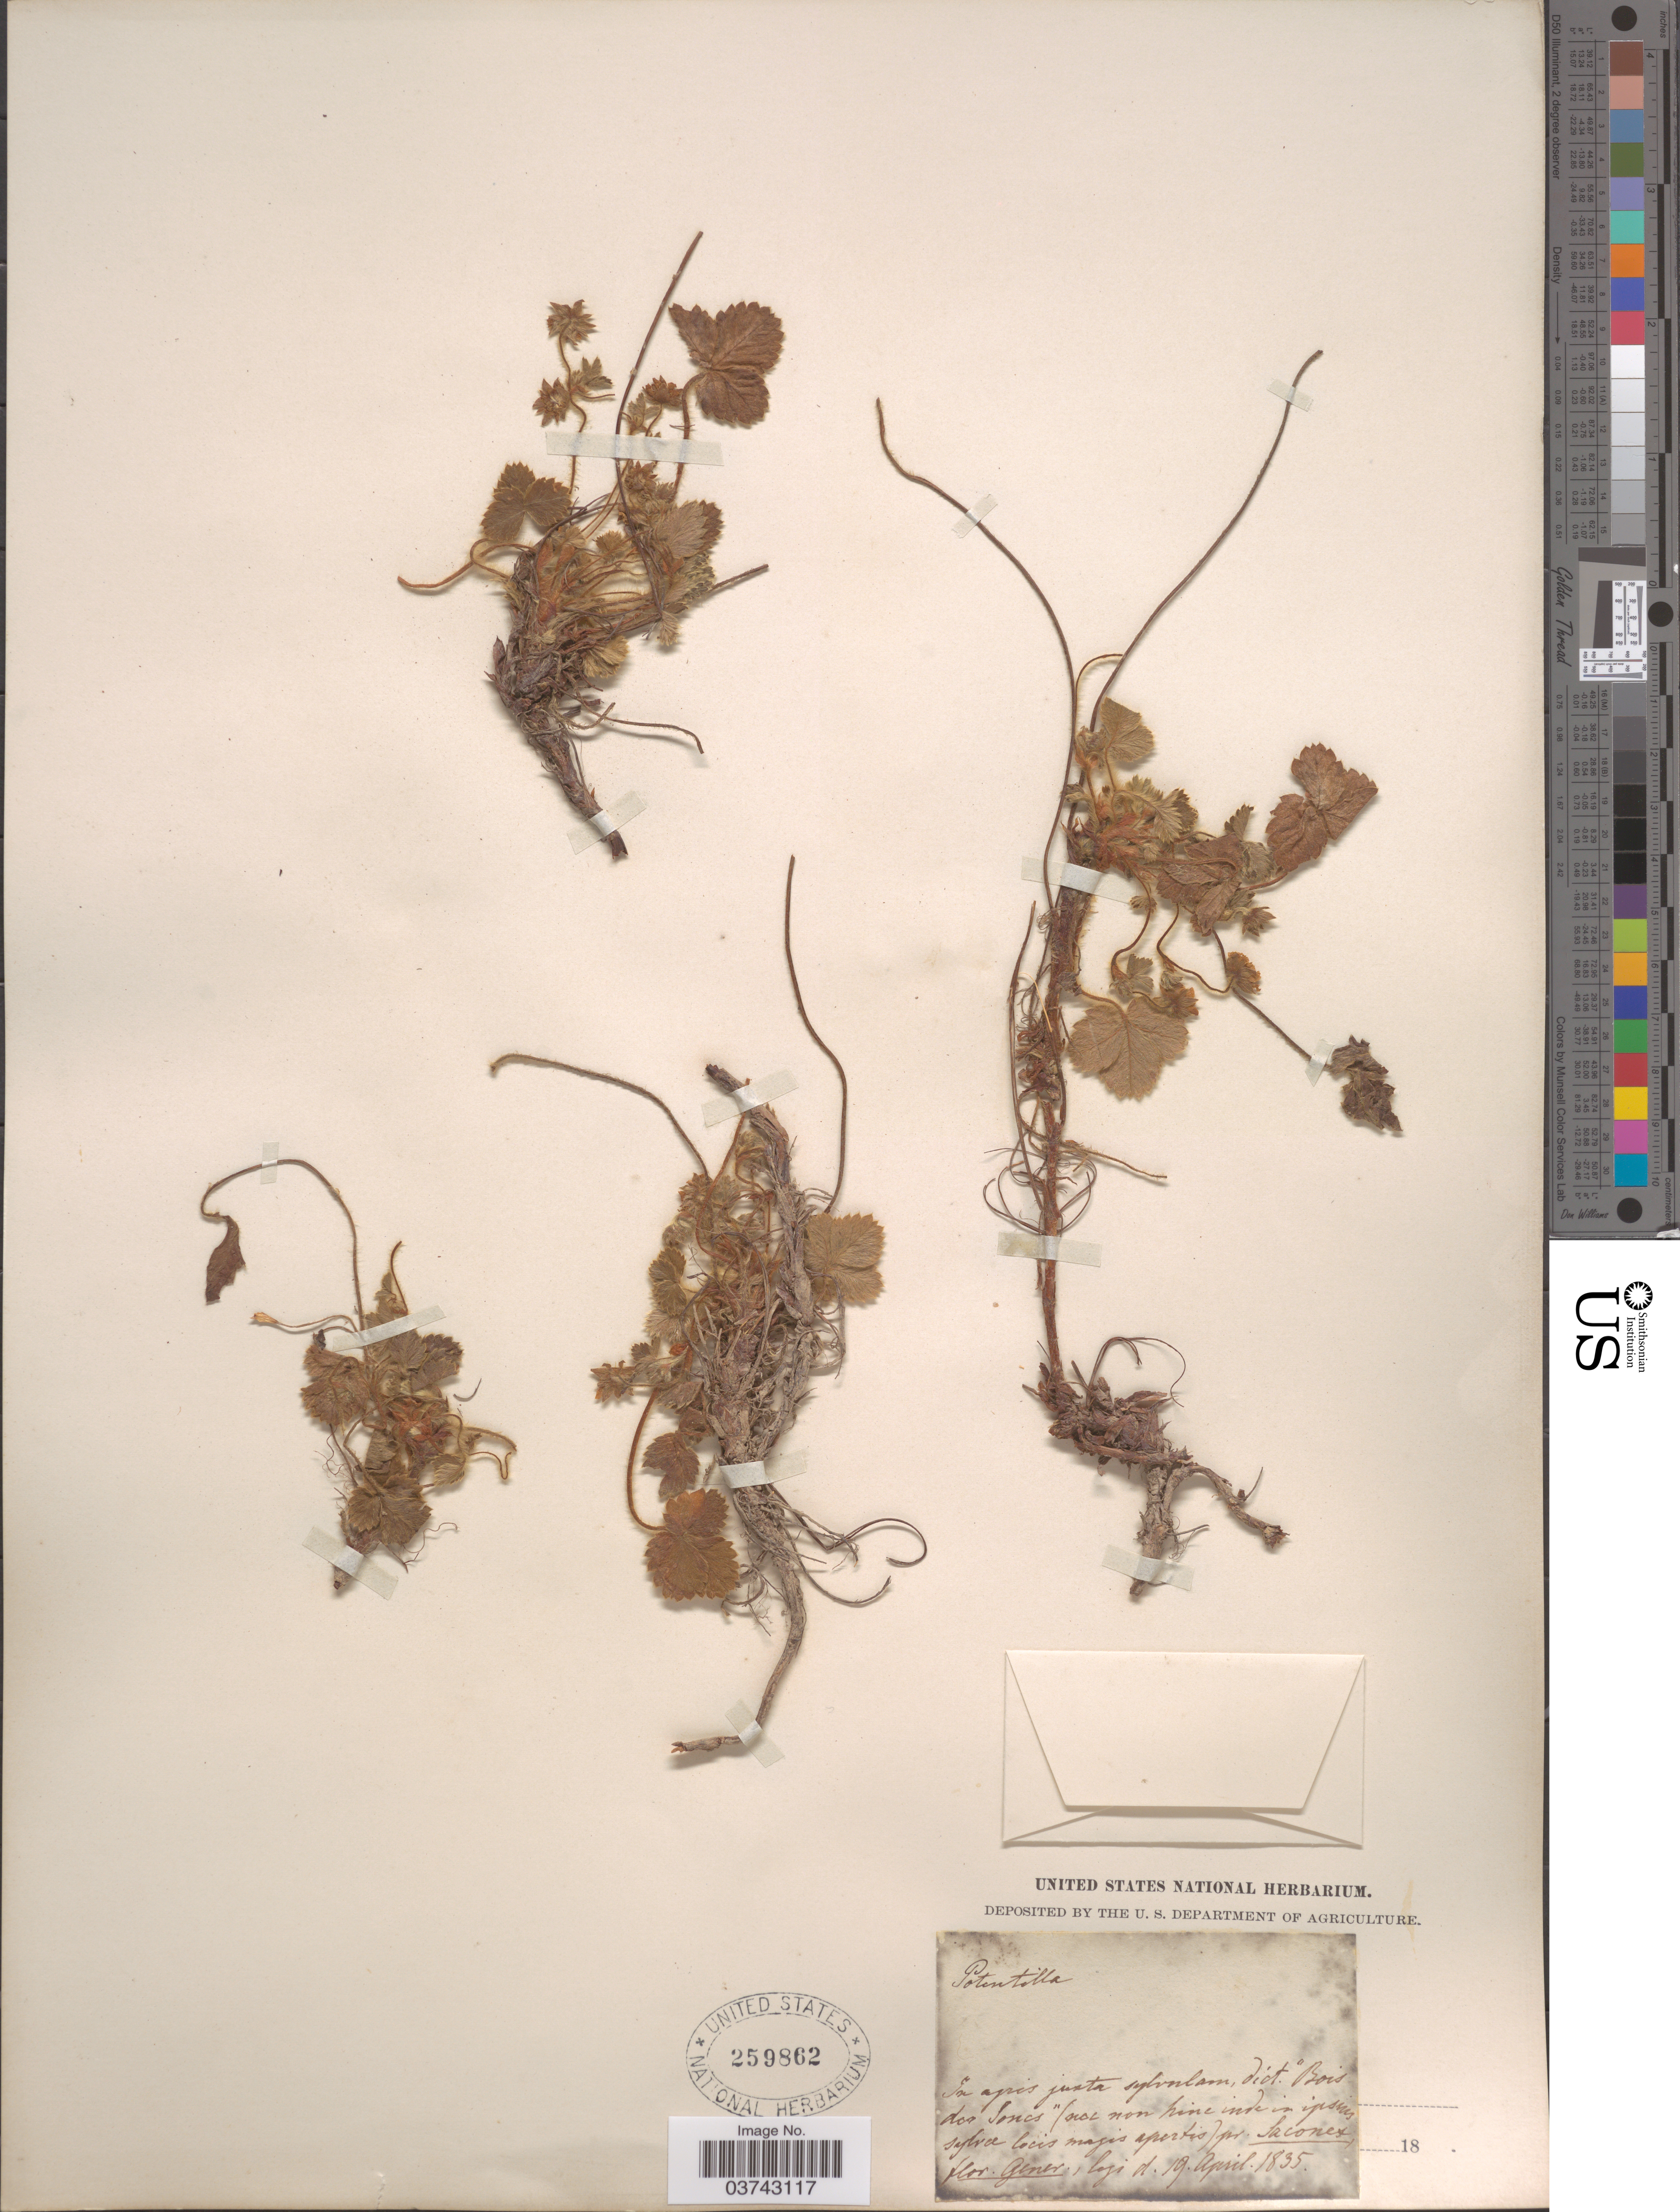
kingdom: Plantae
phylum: Tracheophyta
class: Magnoliopsida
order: Rosales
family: Rosaceae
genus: Potentilla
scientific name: Potentilla sp.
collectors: ex herb. United States National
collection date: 1835-04-19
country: Switzerland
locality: In apris juxta sylvulam dict. "Bois dos Soncs", pr. Saconex.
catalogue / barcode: US 259862